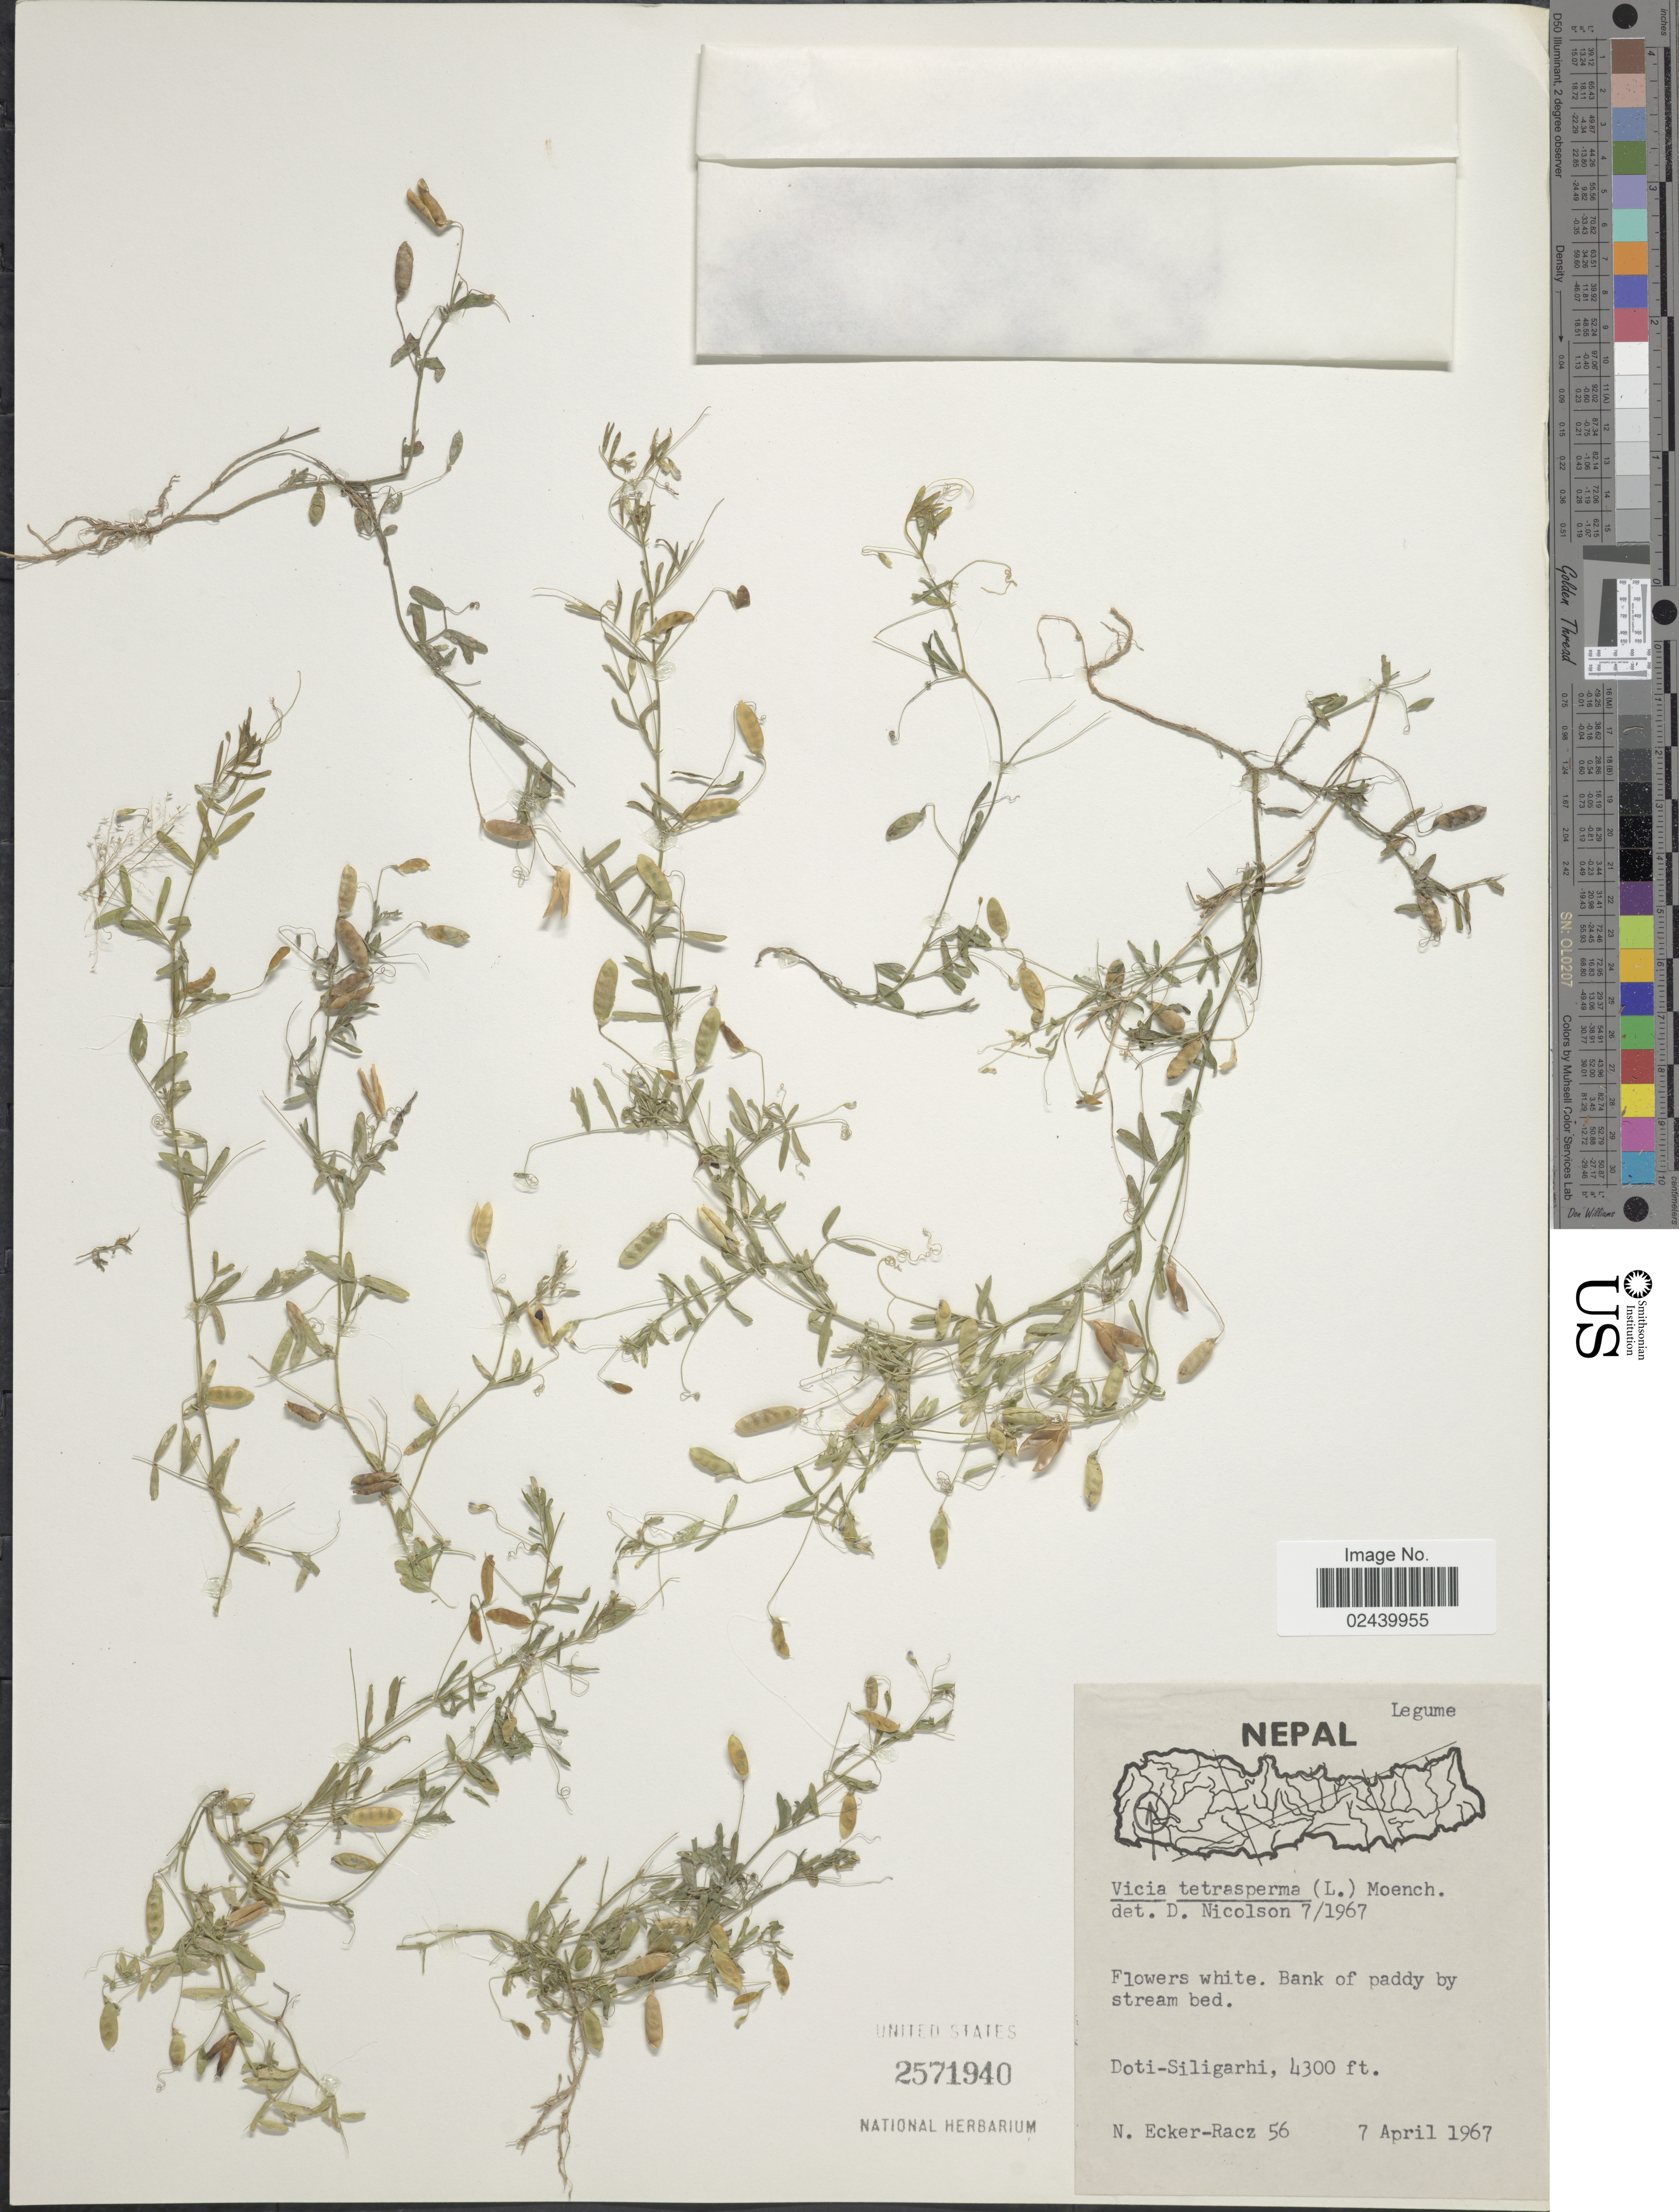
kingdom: Plantae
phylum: Tracheophyta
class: Magnoliopsida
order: Fabales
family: Fabaceae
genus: Vicia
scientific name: Vicia tetrasperma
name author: (L.) Schreb.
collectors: N. Ecker-Racz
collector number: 56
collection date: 1967-04-07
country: Nepal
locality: Bank of paddy by stream bed, Doti-Siligarhi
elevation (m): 1311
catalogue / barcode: US 2571940